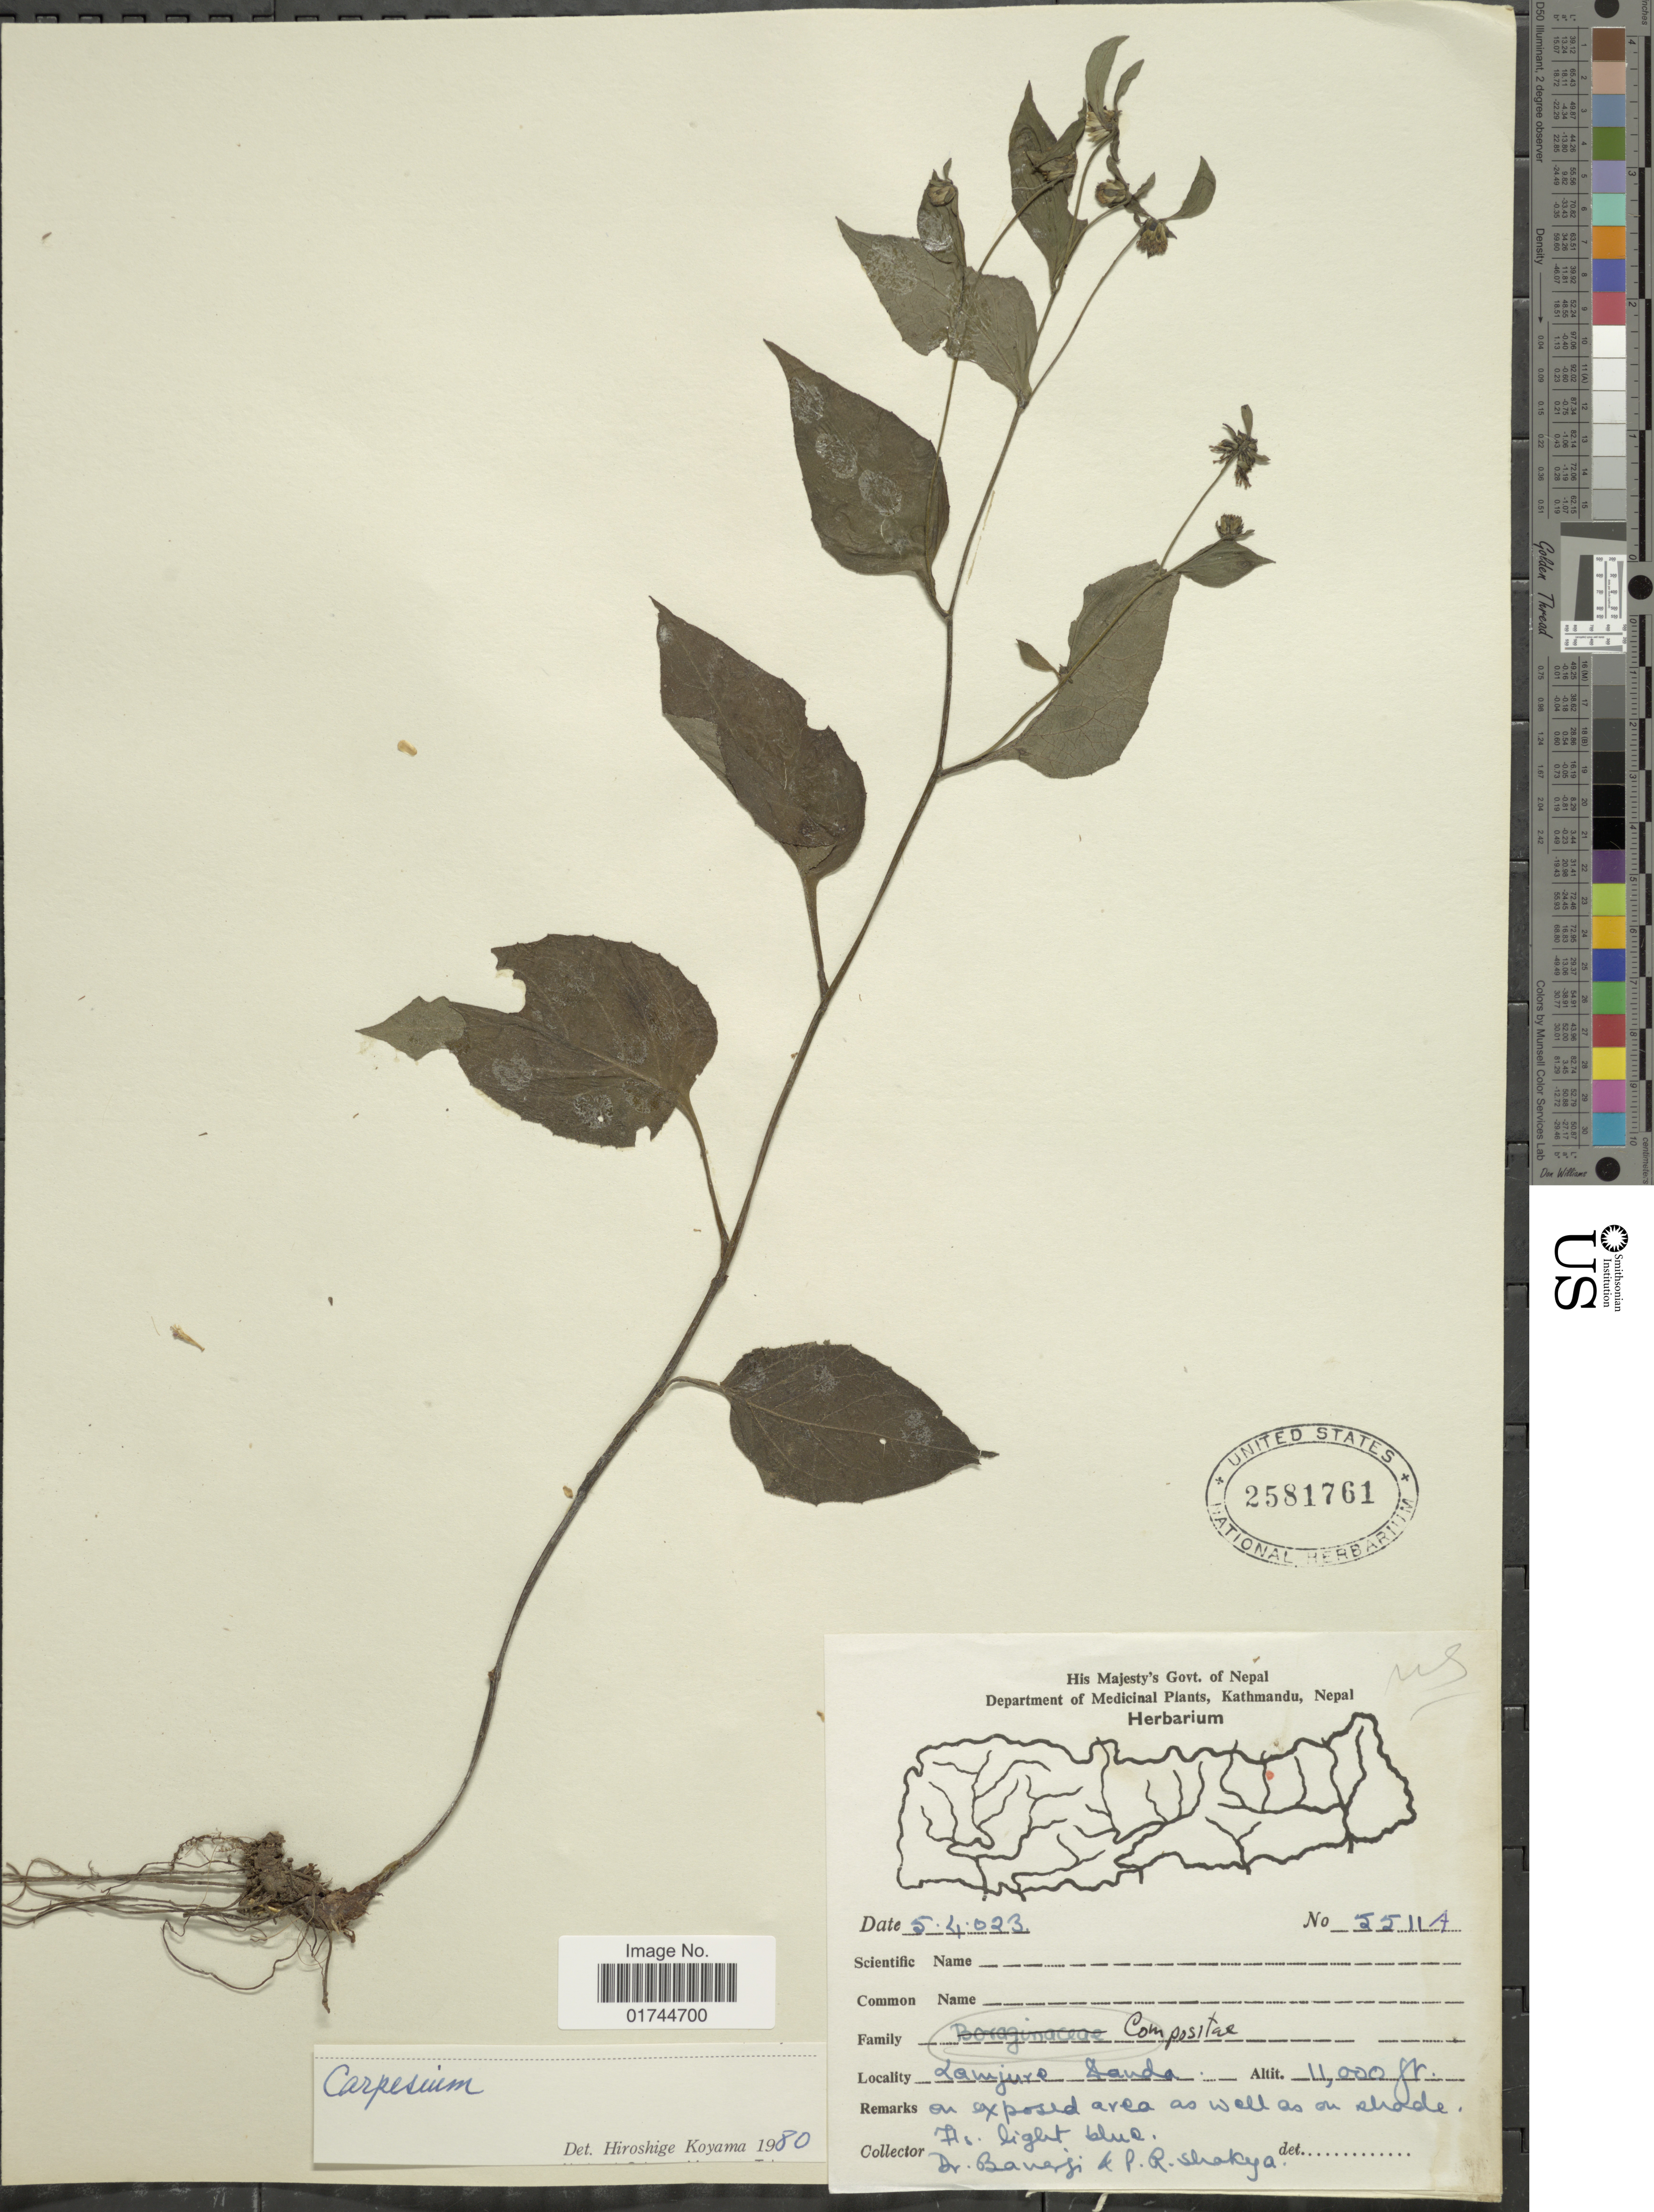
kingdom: Plantae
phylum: Tracheophyta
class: Magnoliopsida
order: Asterales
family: Asteraceae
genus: Carpesium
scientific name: Carpesium sp.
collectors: -. Banerjee & P. Shakya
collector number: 5511A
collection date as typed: Transcribed d/m/y: 5/4/23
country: Nepal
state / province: Pashchimanchal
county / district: Gandaki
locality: Lamjure Sanda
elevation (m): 3353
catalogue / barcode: US 2581761